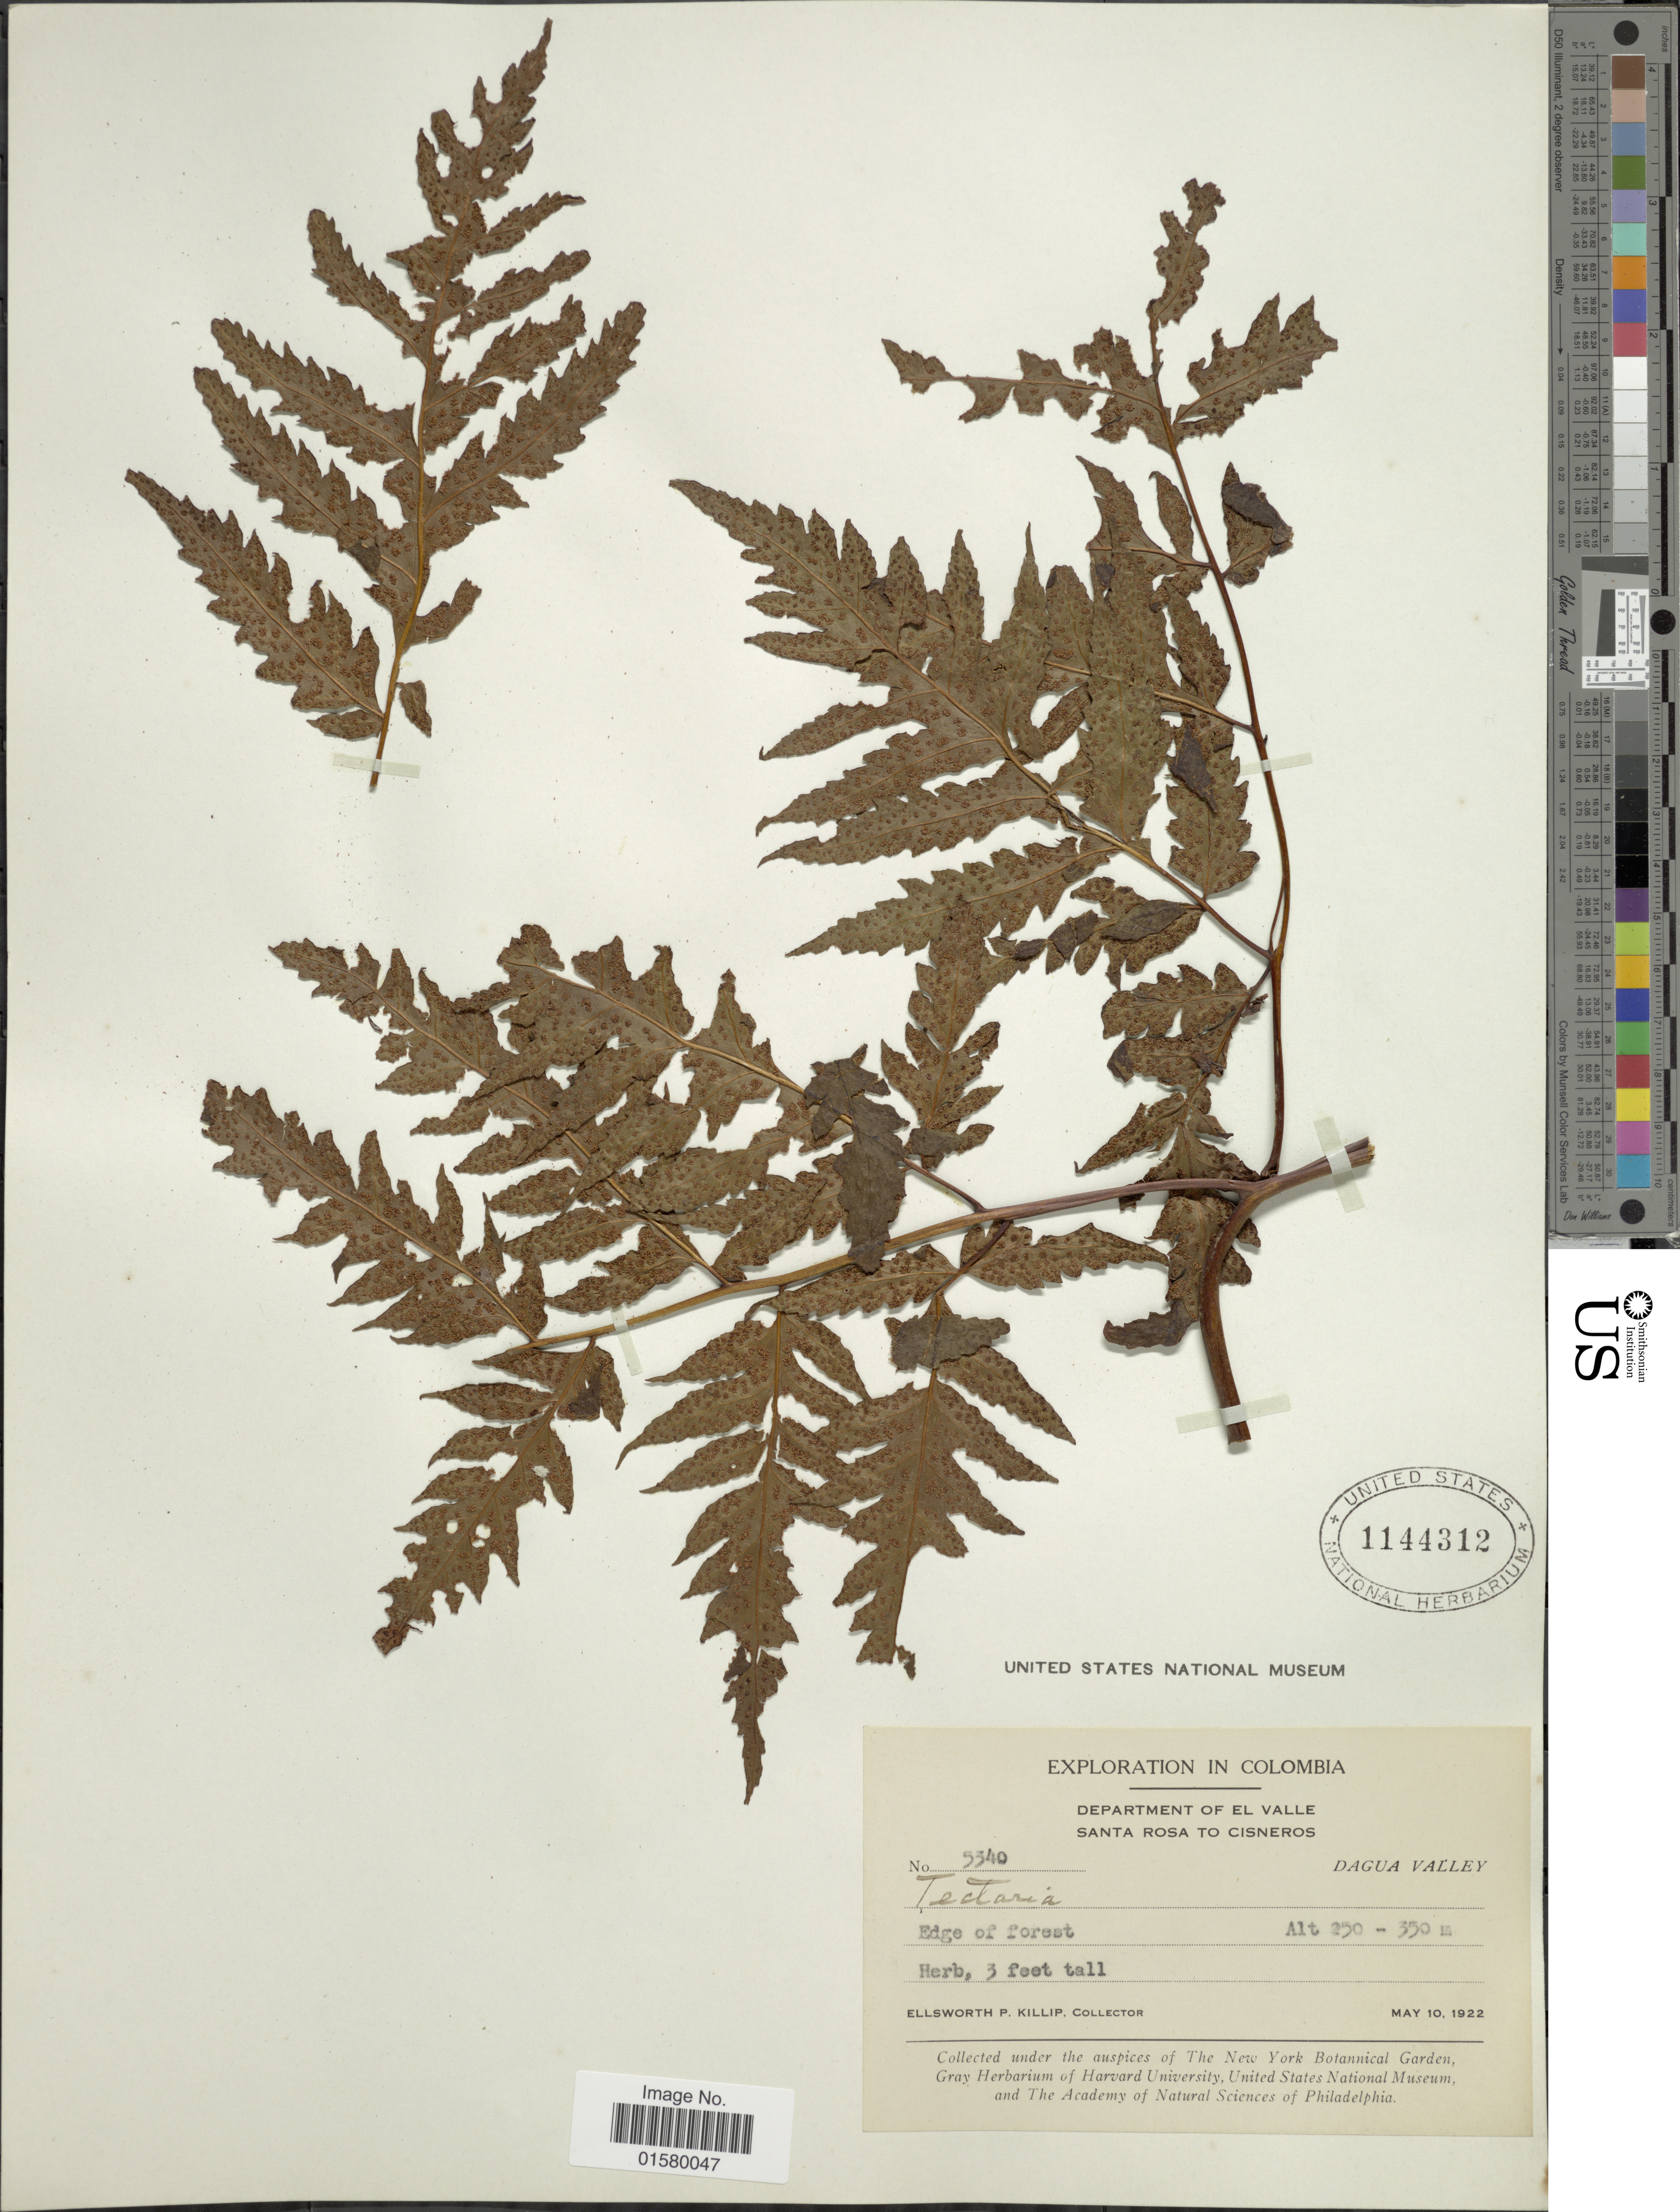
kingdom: Plantae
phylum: Tracheophyta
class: Polypodiopsida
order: Polypodiales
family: Tectariaceae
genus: Tectaria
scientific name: Tectaria sp.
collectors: E. P. Killip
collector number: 5340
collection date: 1922-05-10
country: Colombia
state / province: Valle del Cauca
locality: Department of El Valle, Santa Rosa to Cisneros, Dagua Valley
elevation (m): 250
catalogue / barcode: US 1144312